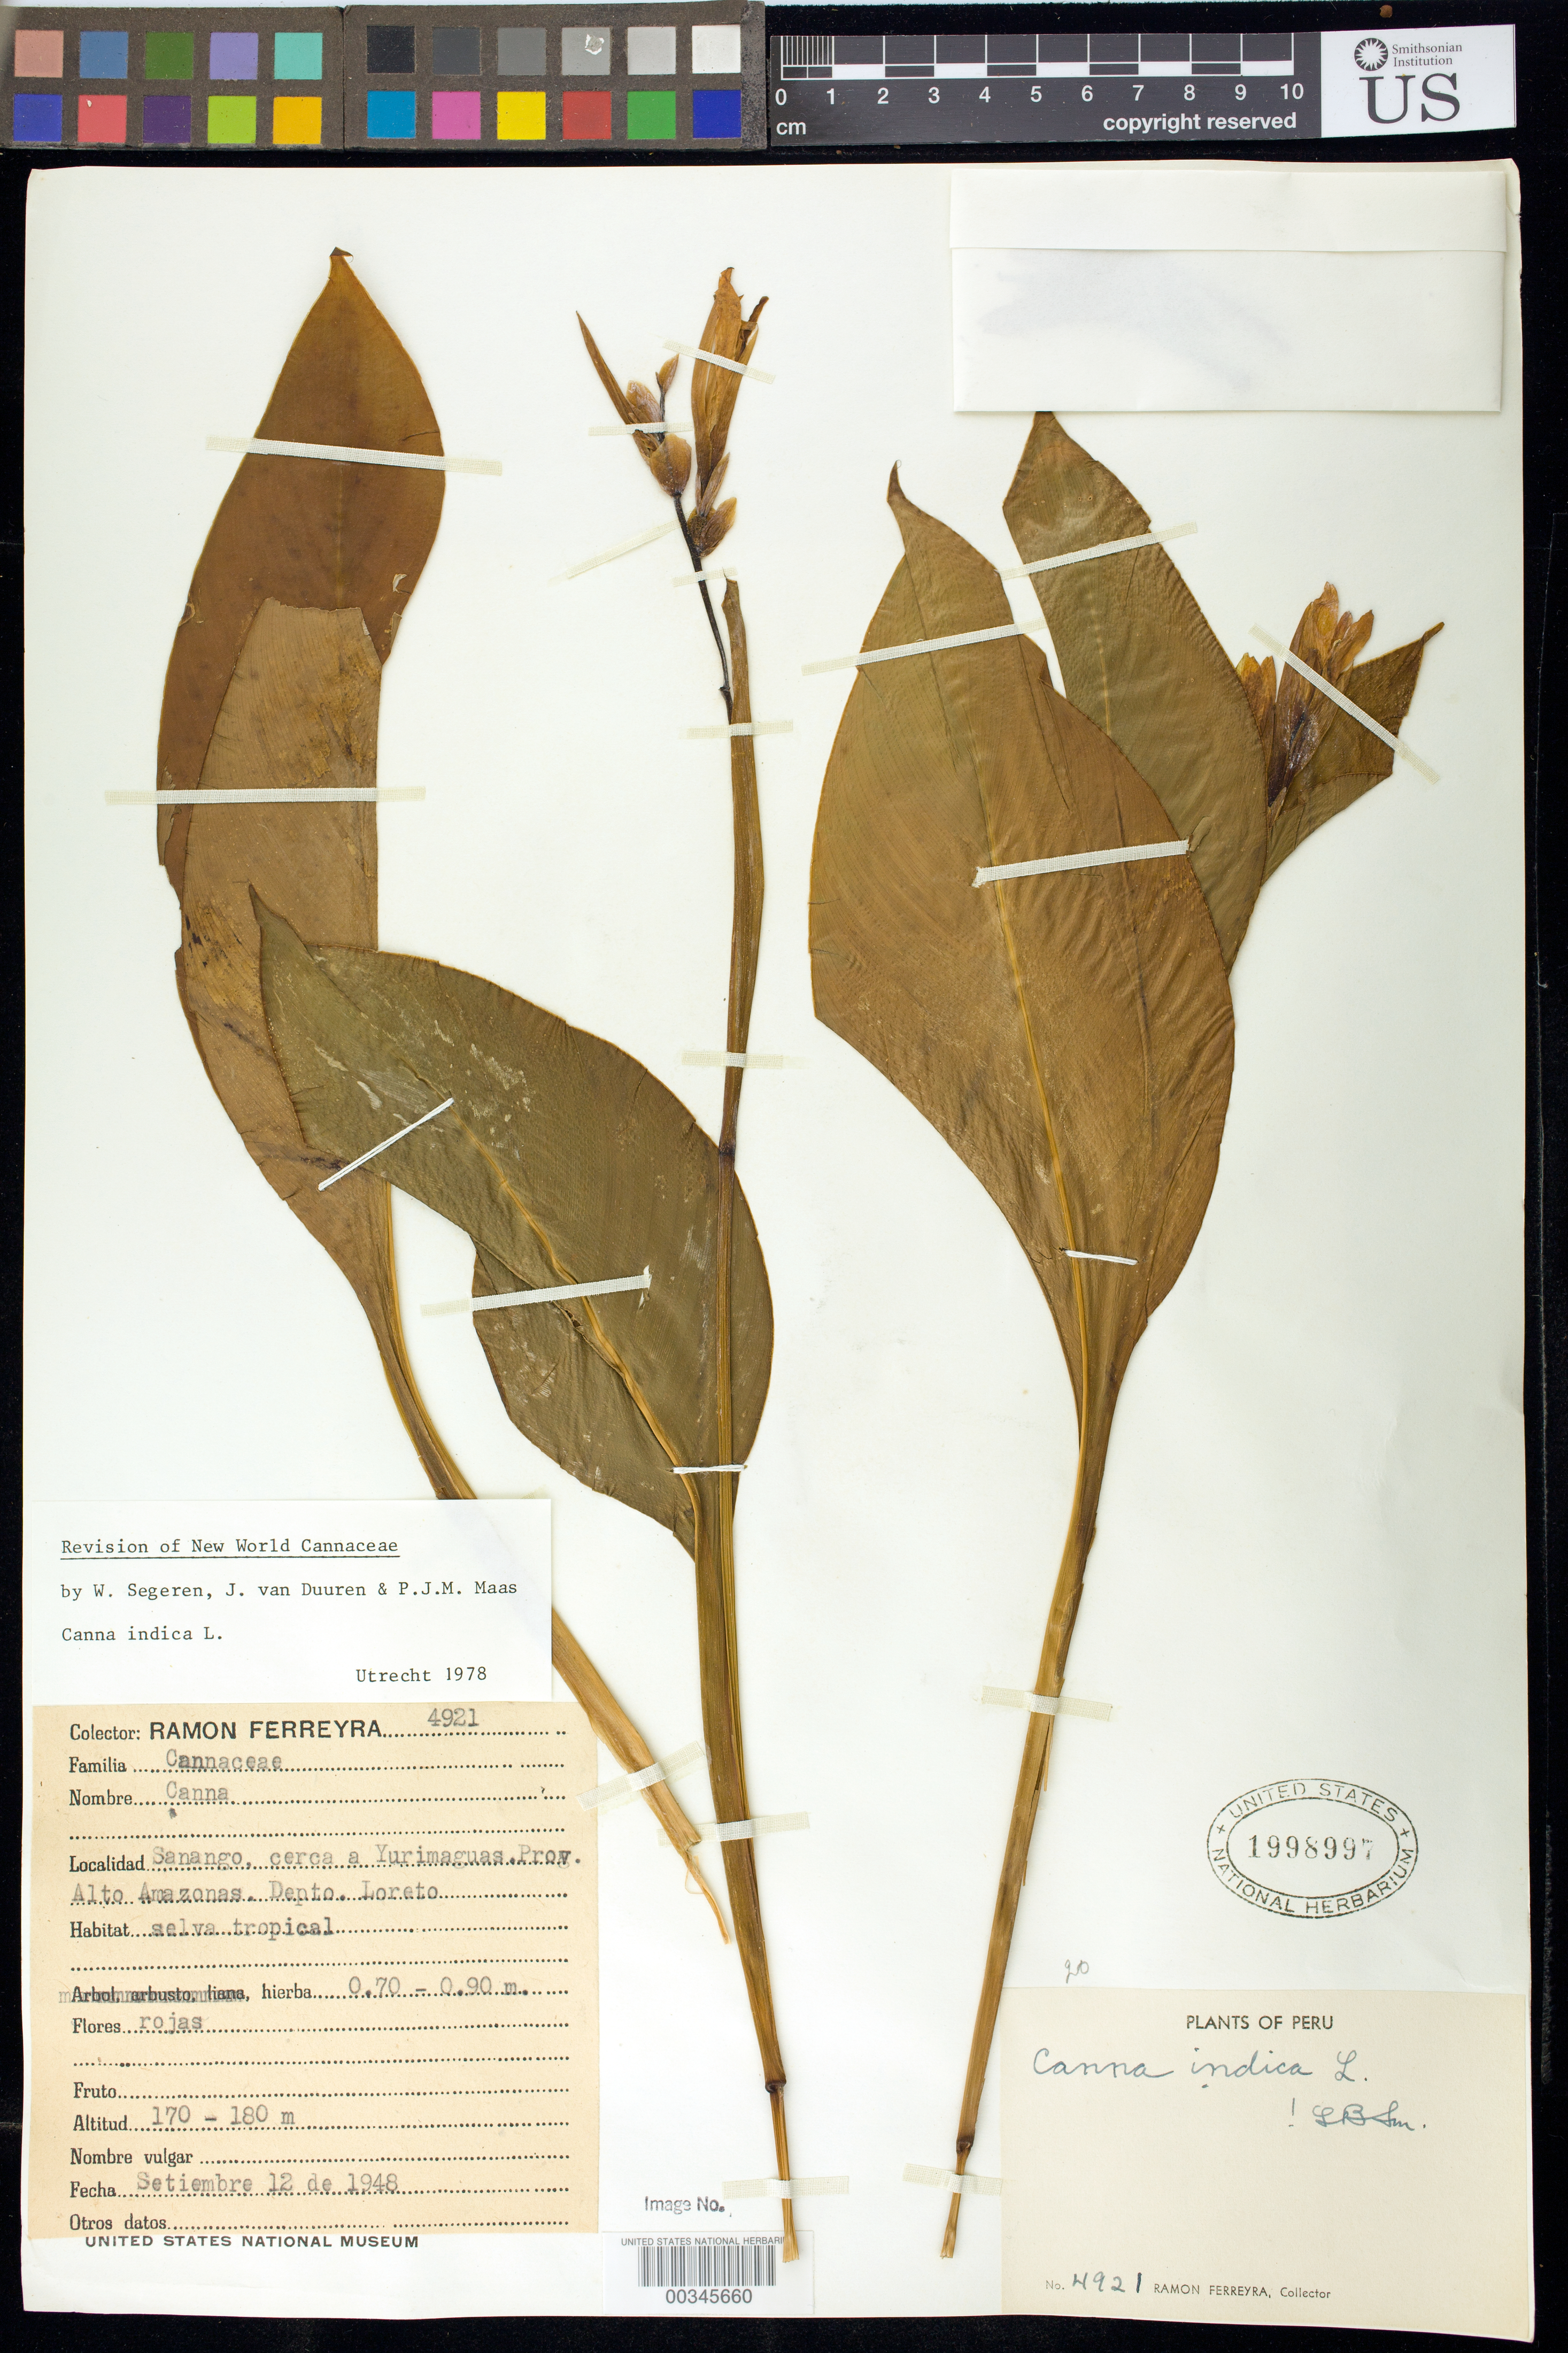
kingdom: Plantae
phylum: Tracheophyta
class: Liliopsida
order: Zingiberales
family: Cannaceae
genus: Canna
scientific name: Canna indica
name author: L.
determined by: Segeren, W.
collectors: R. A. Ferreyra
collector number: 4921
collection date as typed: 12 Sep 1948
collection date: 1948-09-12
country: Peru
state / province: Loreto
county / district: Alto Amazonas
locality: Sanango, cerca a yurimaguas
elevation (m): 170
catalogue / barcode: US 1998997